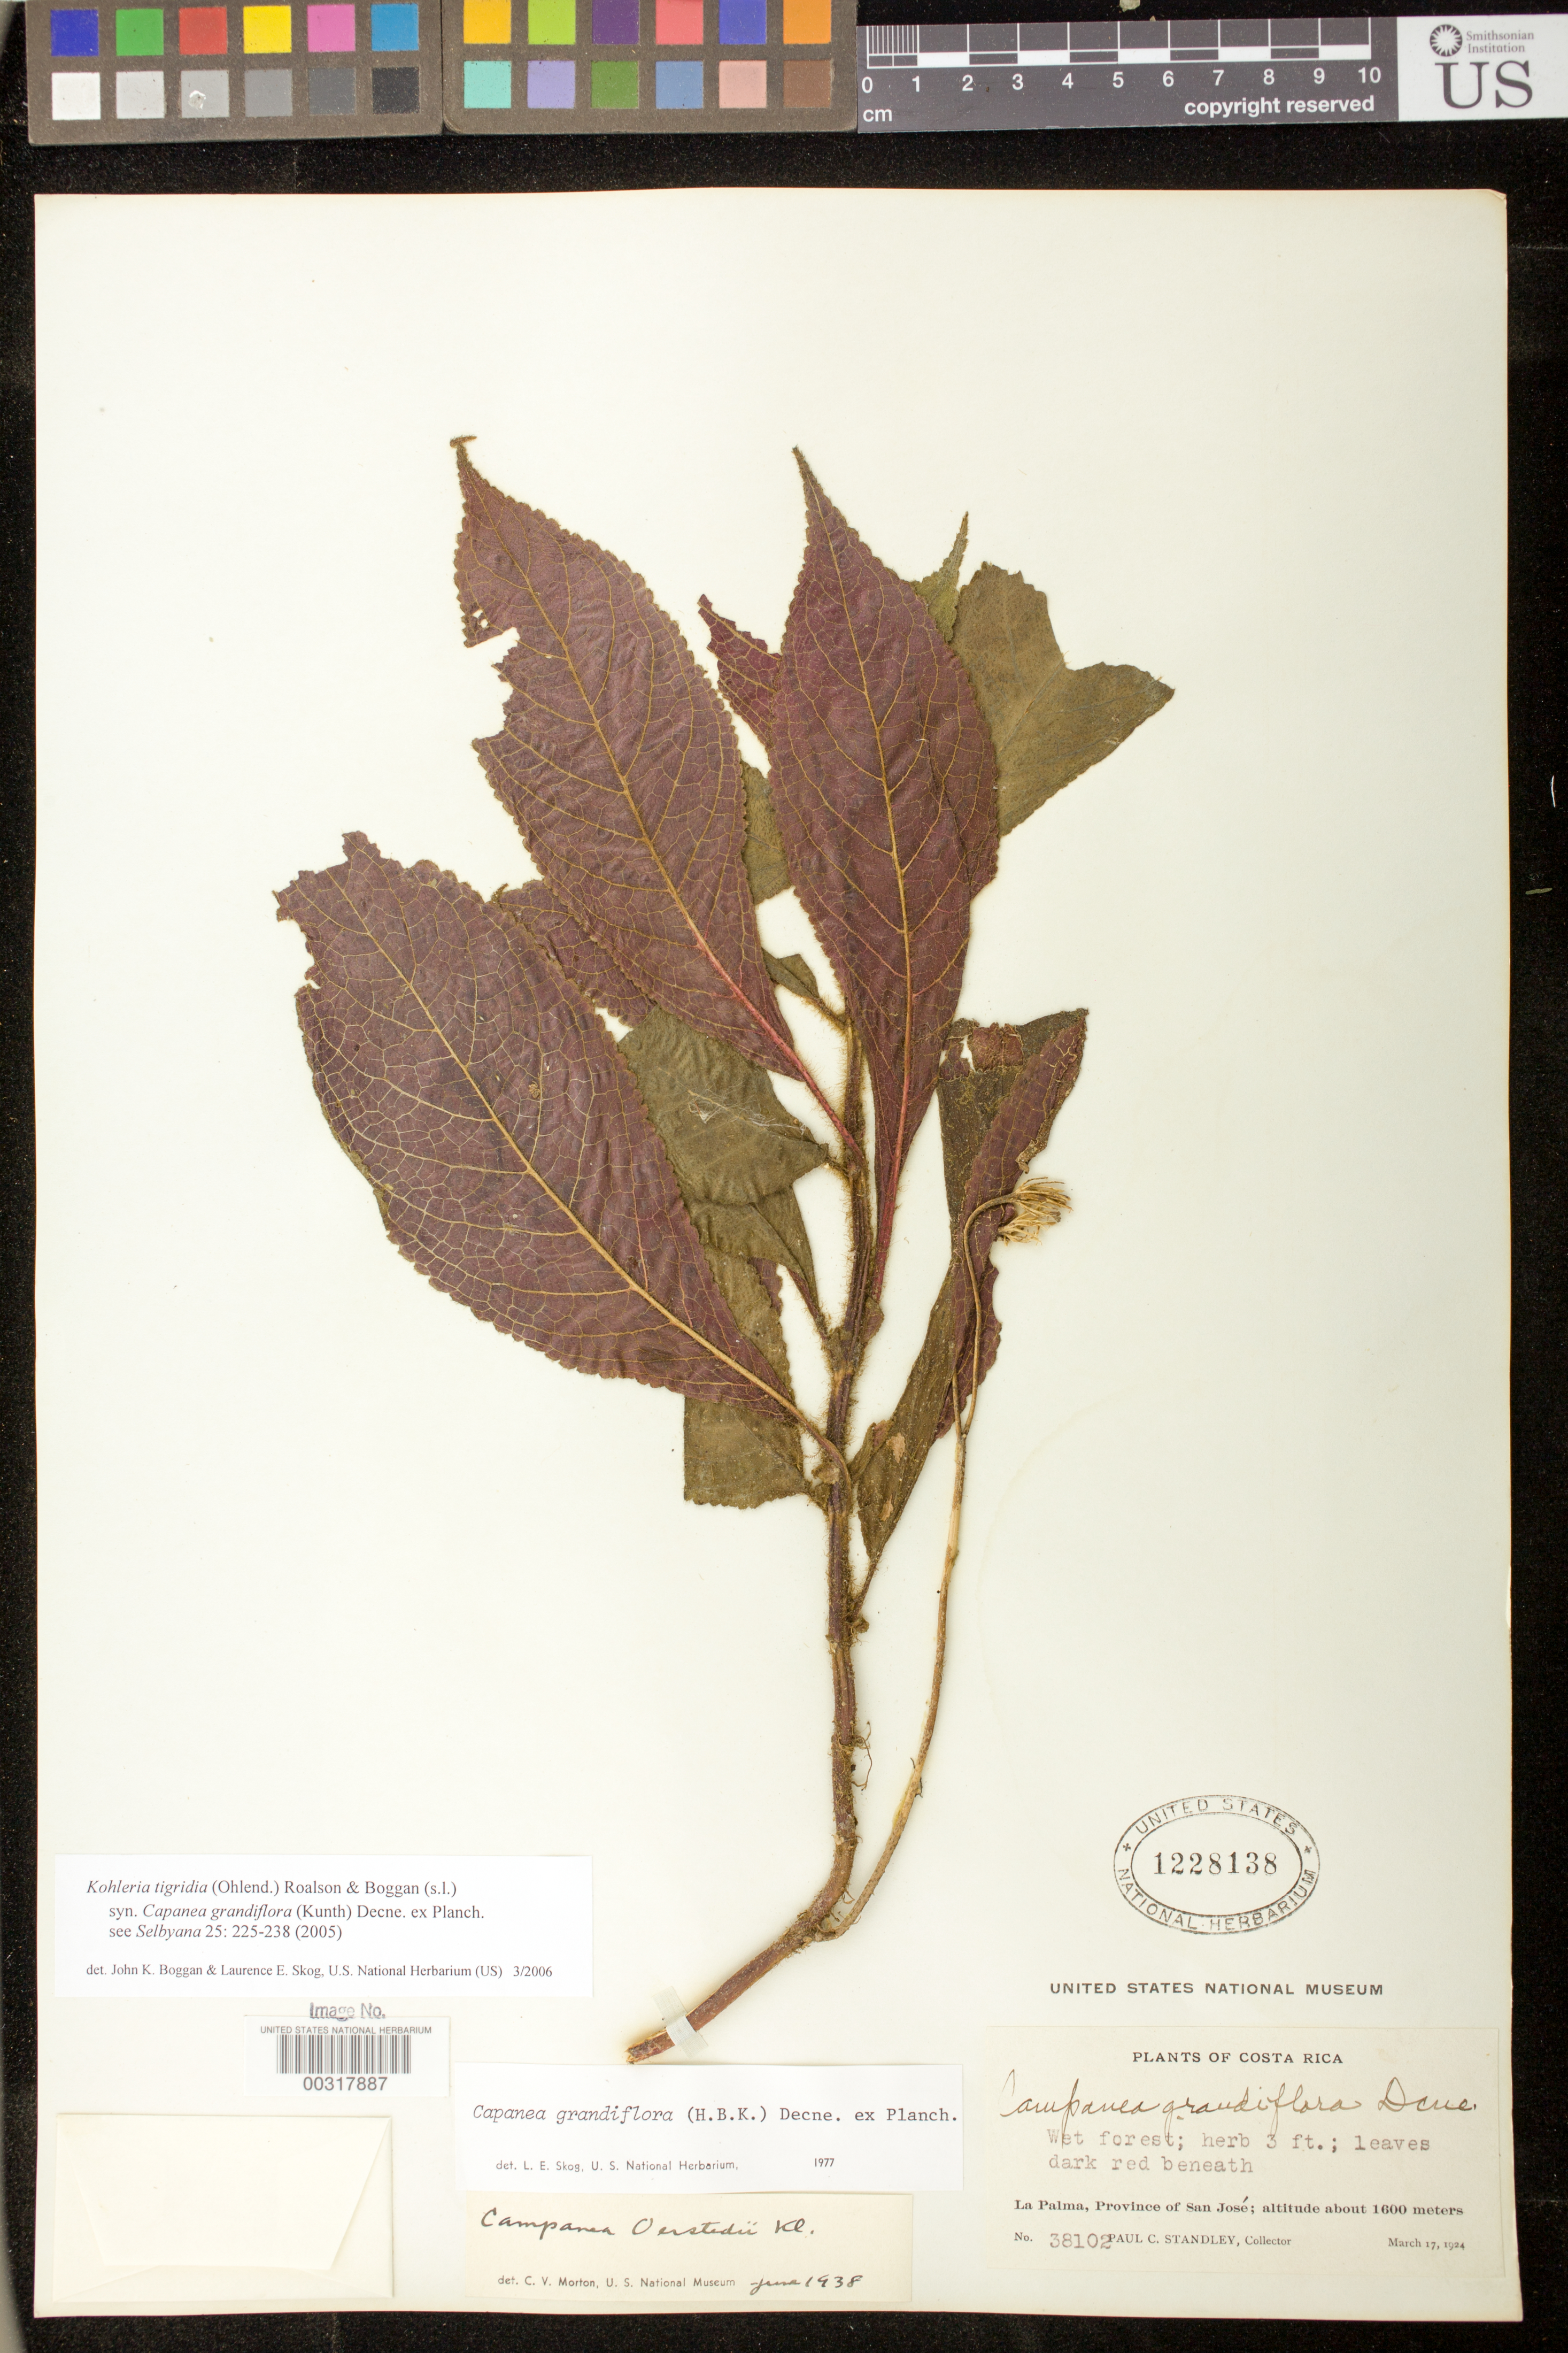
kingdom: Plantae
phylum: Tracheophyta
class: Magnoliopsida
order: Lamiales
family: Gesneriaceae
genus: Kohleria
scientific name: Kohleria tigridia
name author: (Ohlend.) Roalson & Boggan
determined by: Boggan, J. K.; Skog, L. E.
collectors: P. C. Standley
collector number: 38102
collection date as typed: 17 Mar 1924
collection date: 1924-03-17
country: Costa Rica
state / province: San José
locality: La Palma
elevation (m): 1600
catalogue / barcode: US 1228138